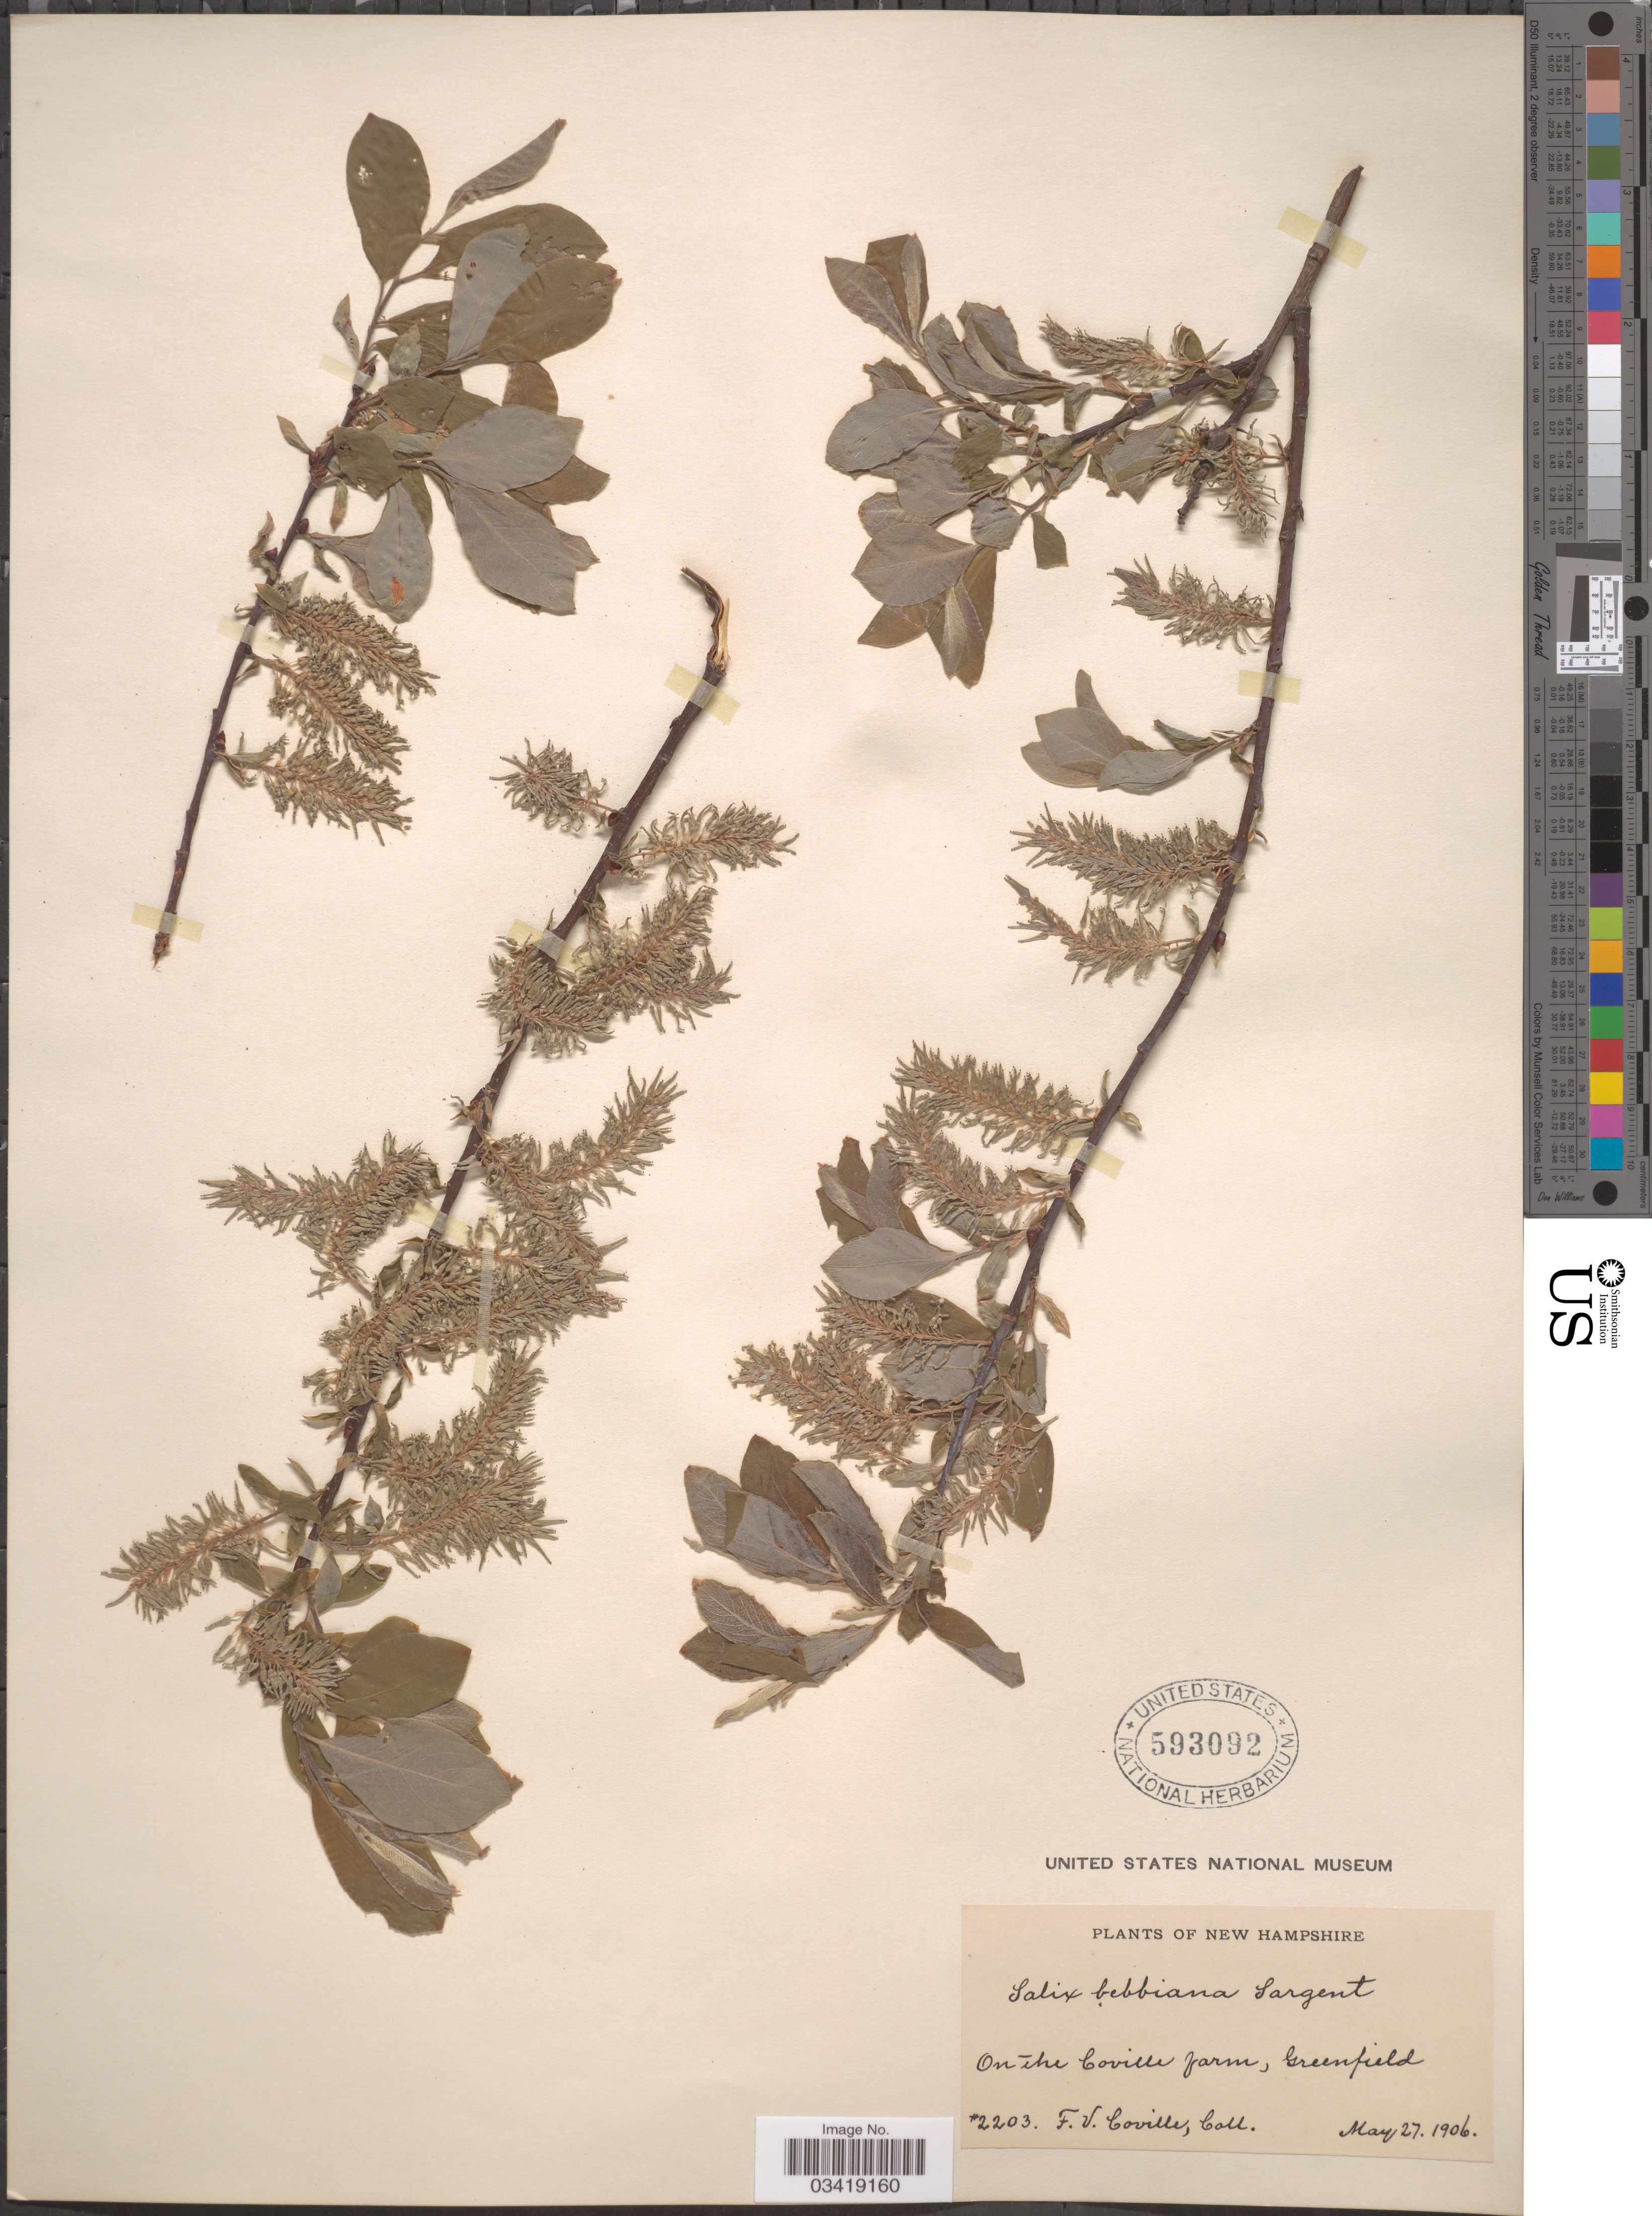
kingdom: Plantae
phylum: Tracheophyta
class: Magnoliopsida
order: Malpighiales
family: Salicaceae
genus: Salix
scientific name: Salix bebbiana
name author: Sarg.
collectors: F. V. Coville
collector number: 2203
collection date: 1906-05-27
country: United States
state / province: New Hampshire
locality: On the Coville farm, Greenfield.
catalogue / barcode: US 593092